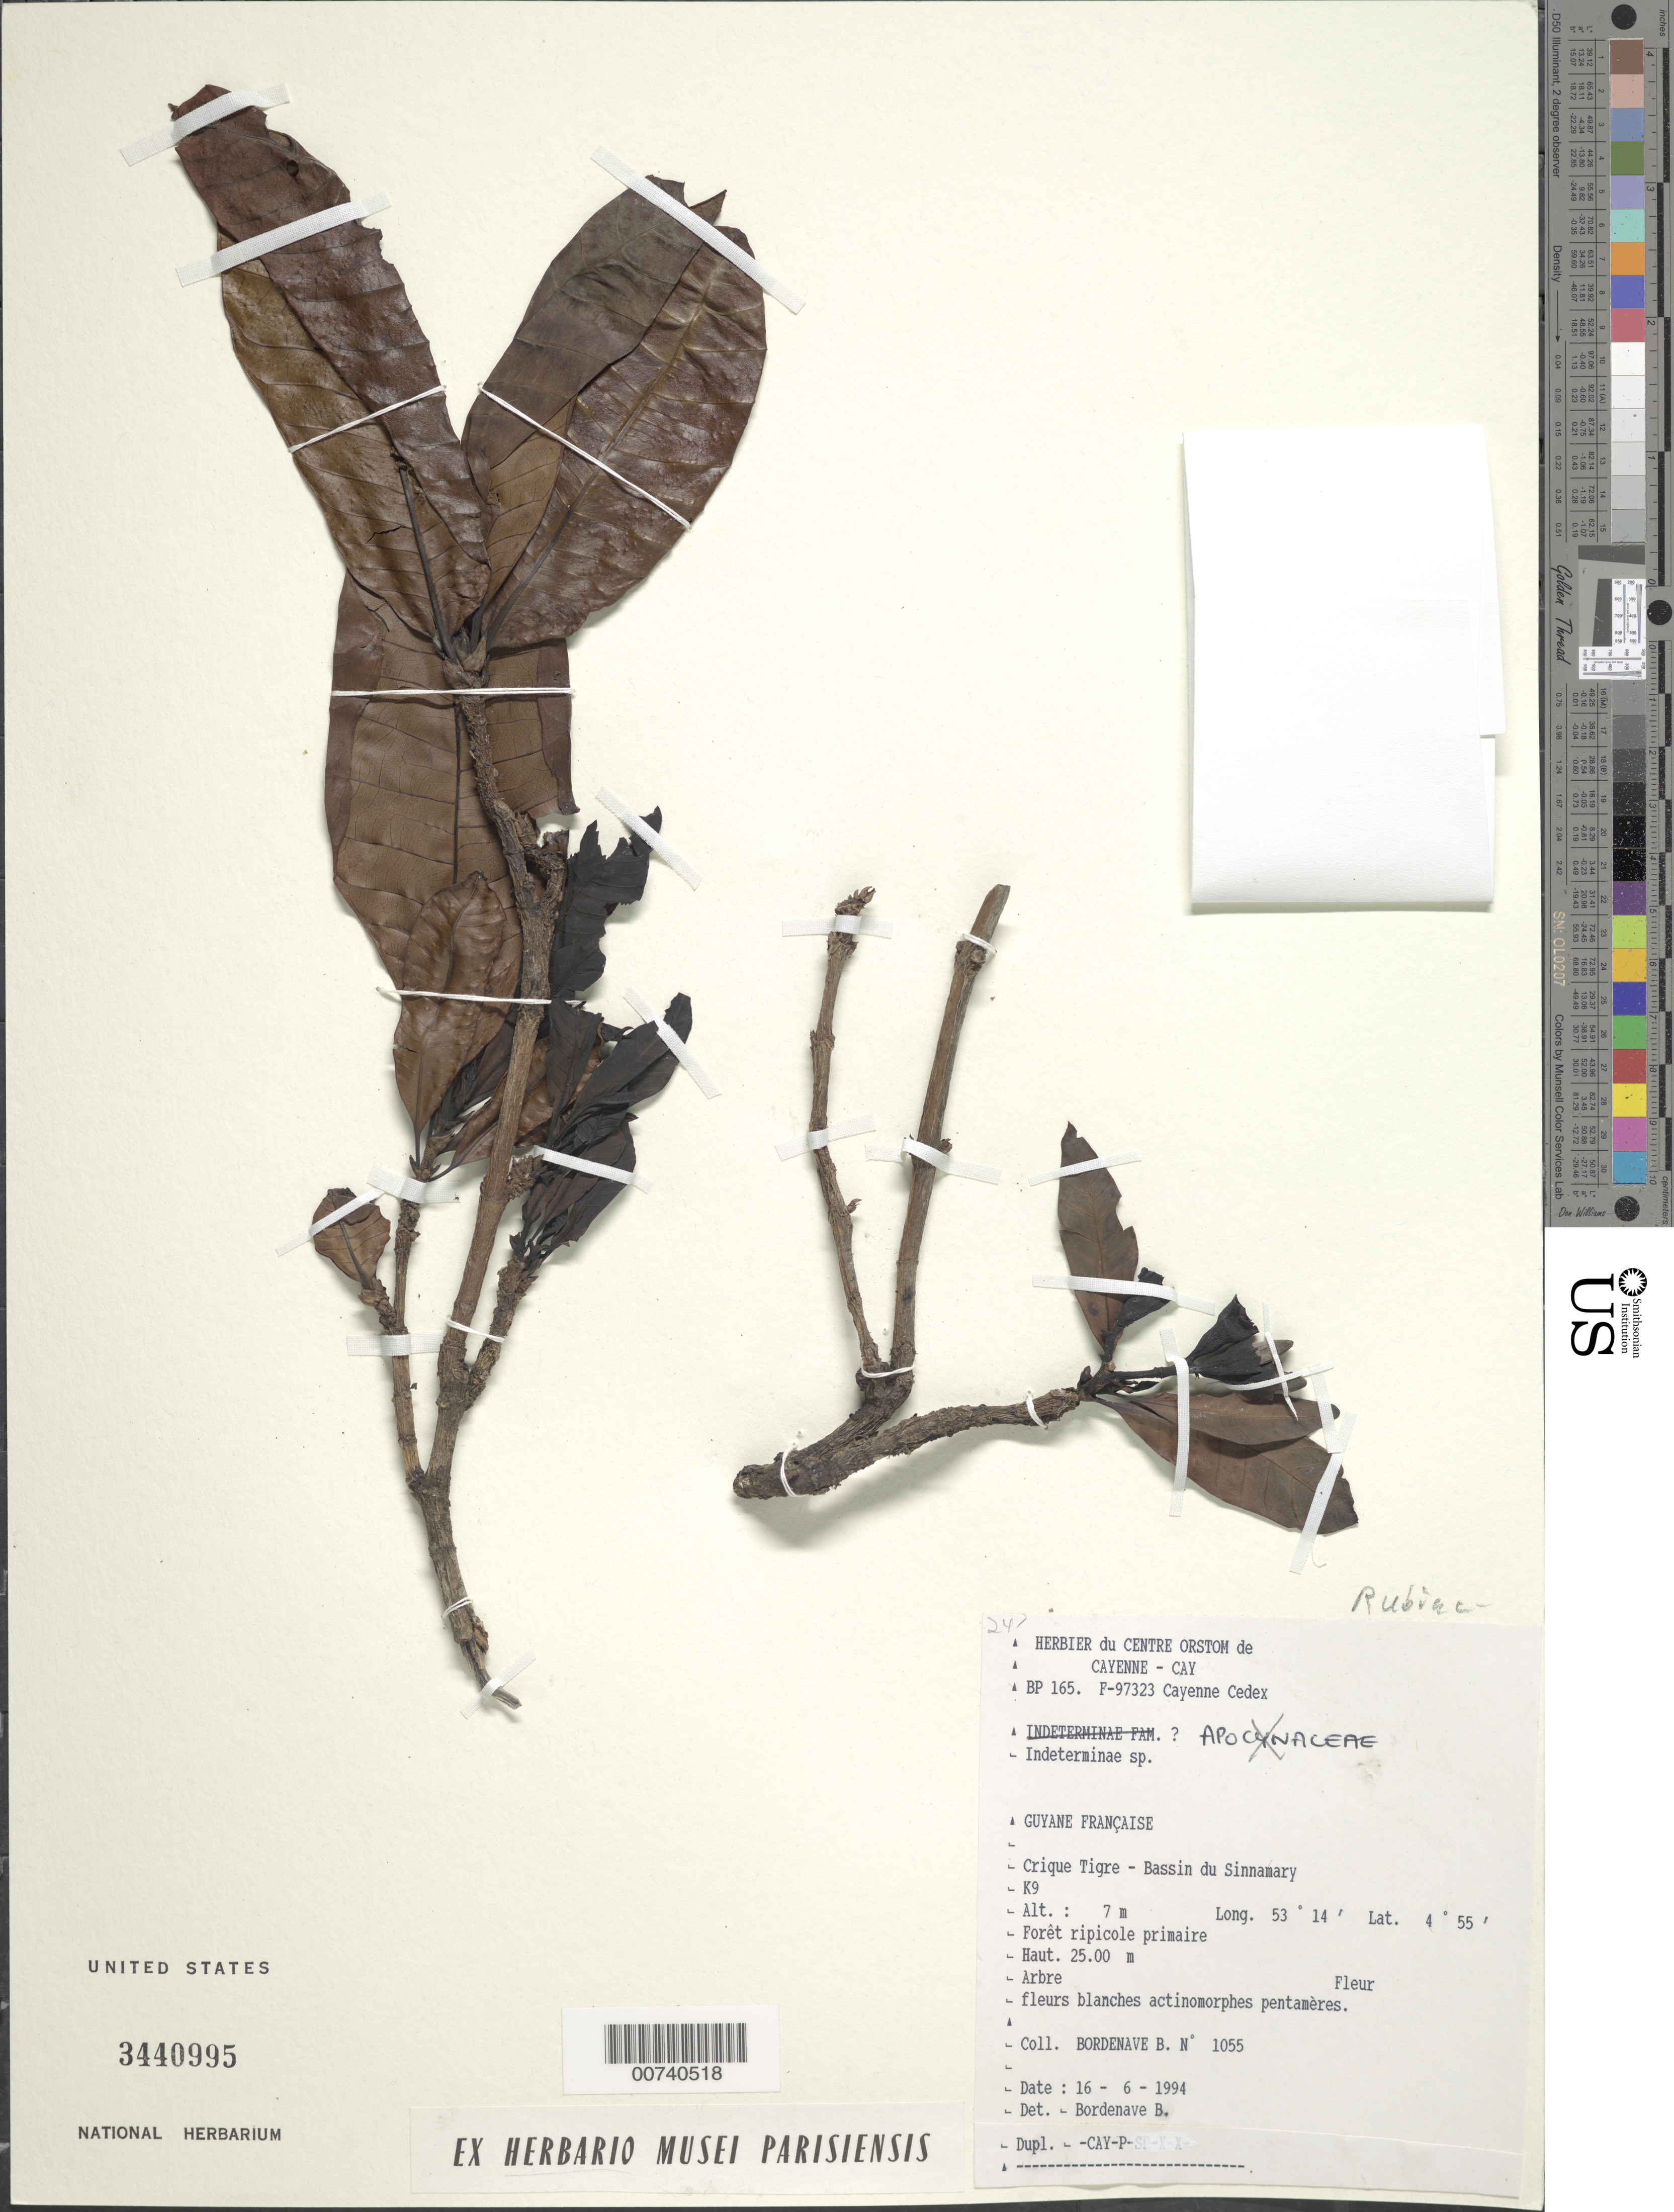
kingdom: Plantae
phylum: Tracheophyta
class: Magnoliopsida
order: Gentianales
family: Rubiaceae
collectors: B. Bordenave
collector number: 1055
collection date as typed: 16-Jun-94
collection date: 1994-06-16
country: French Guiana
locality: Crique Tigre, Bassin du Sinnamary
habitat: Primary riparian forest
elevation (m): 7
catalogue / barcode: US 3440995